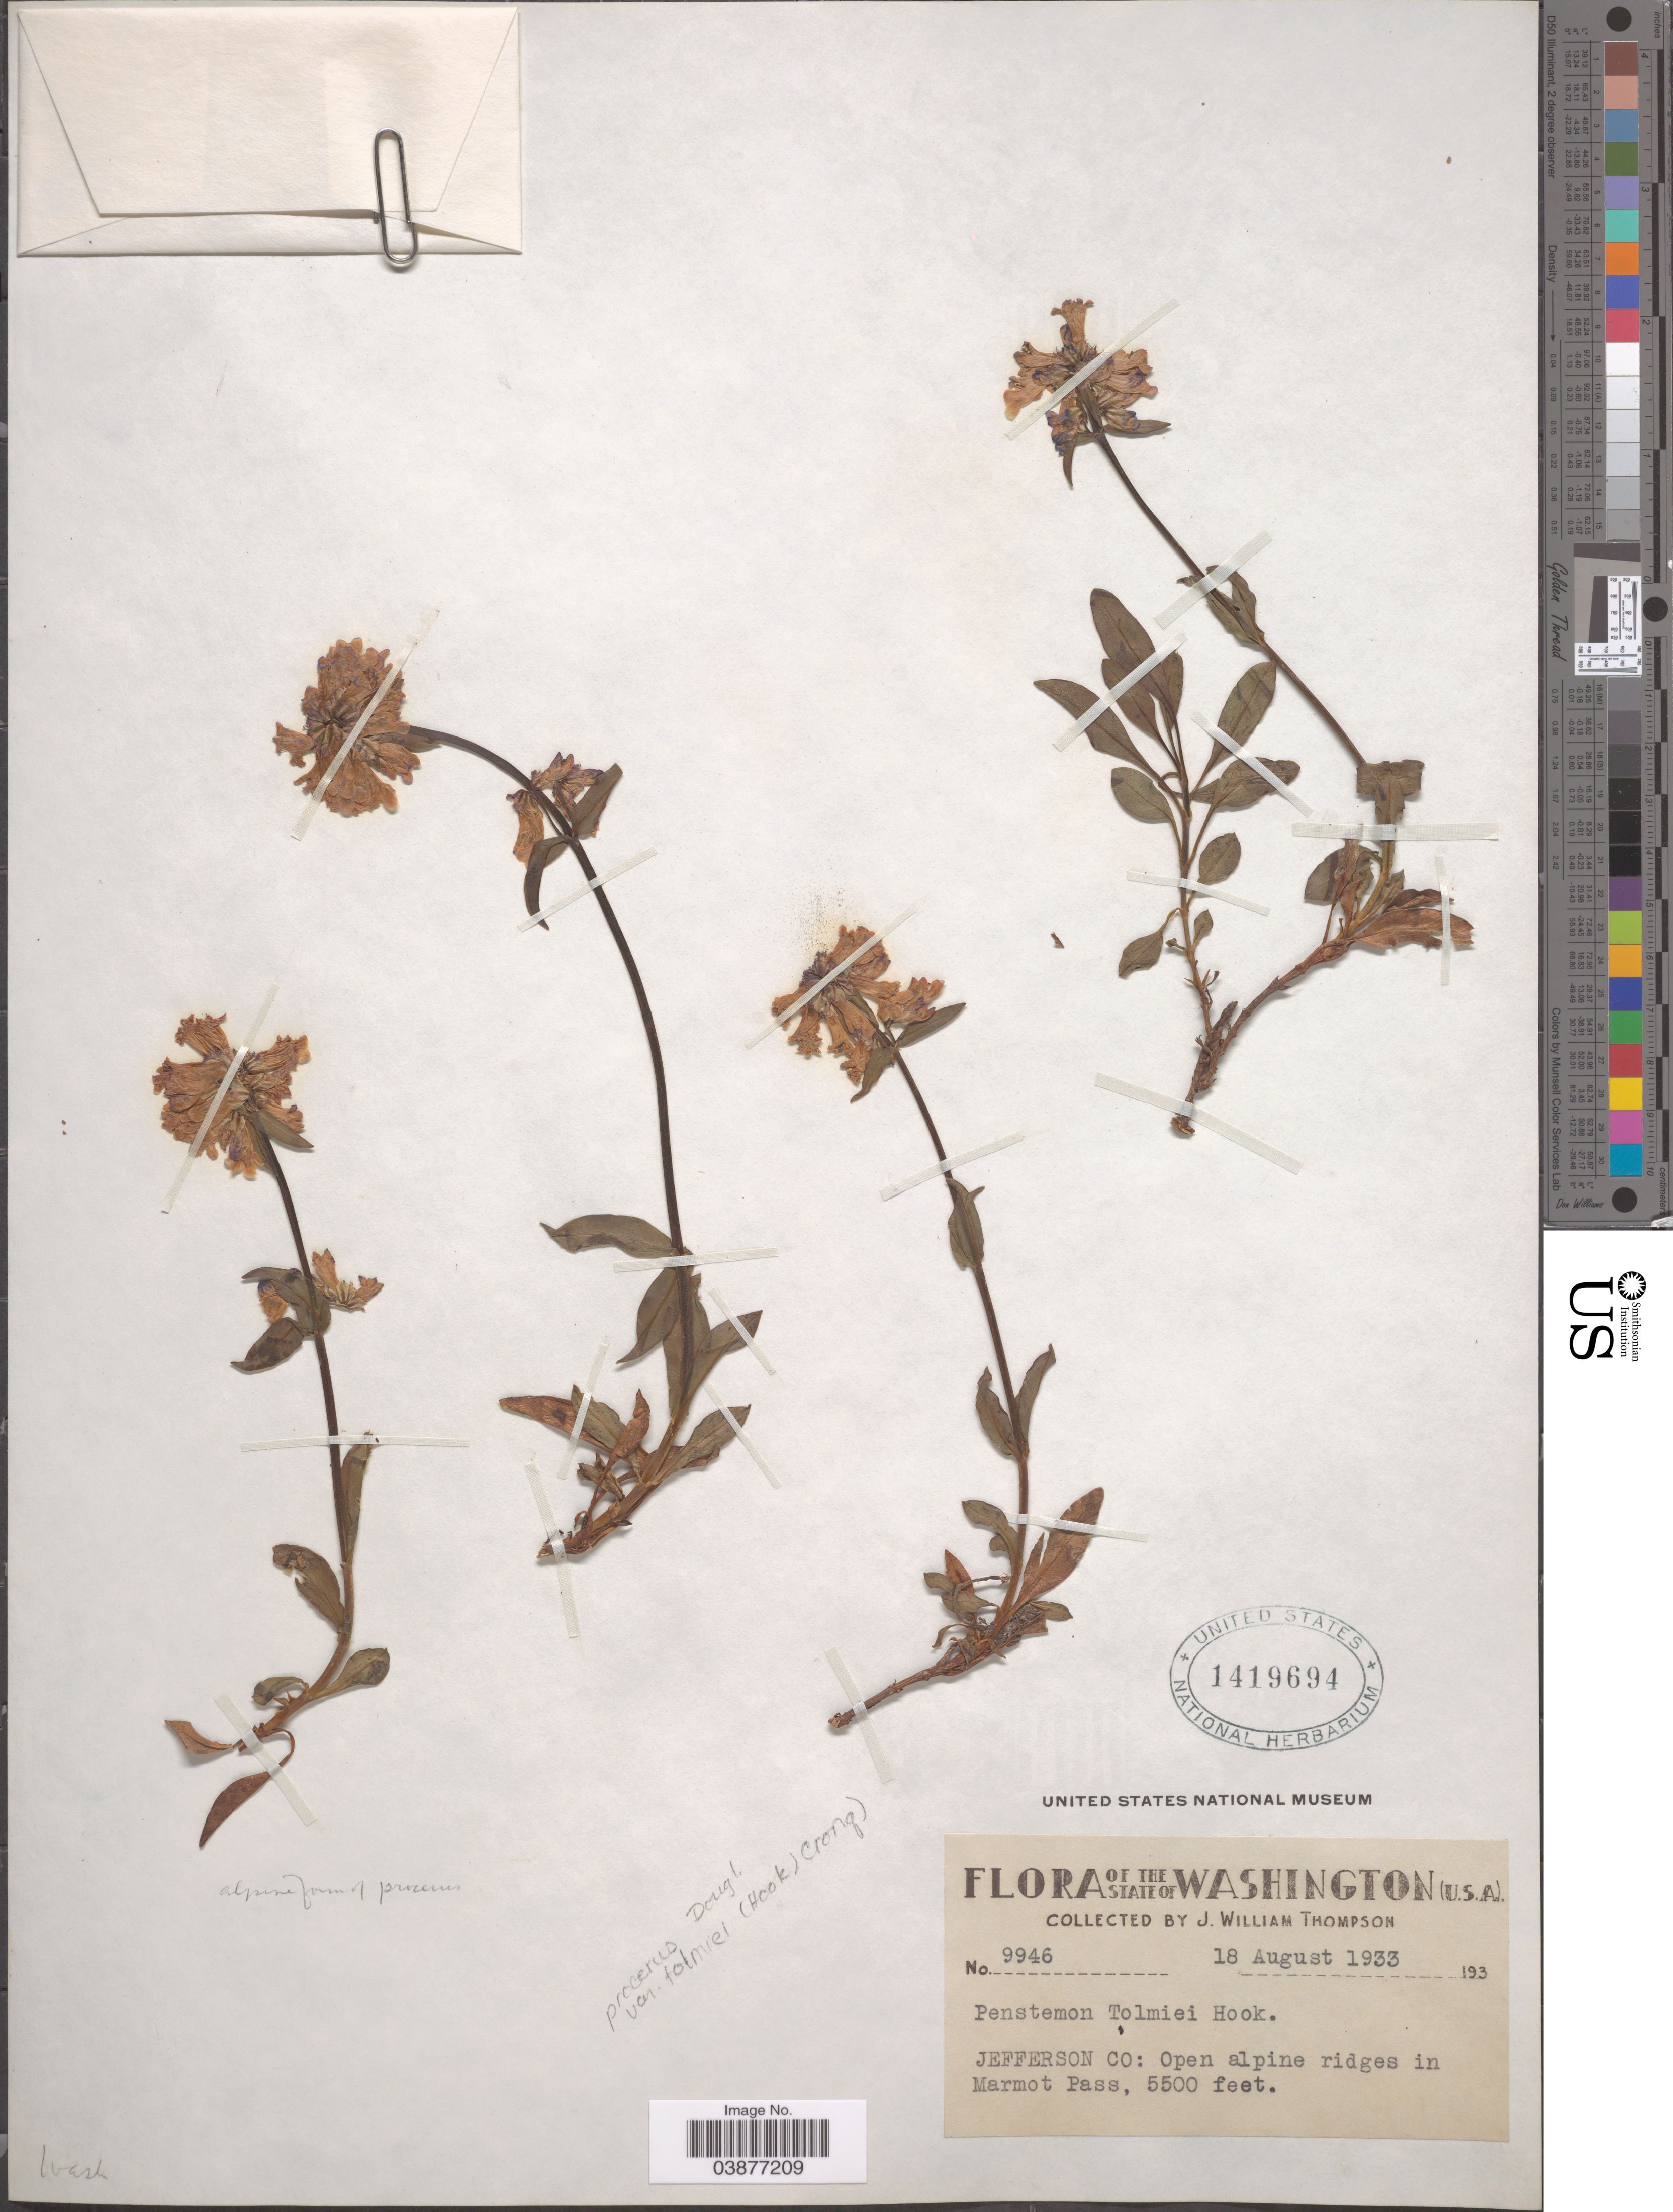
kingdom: Plantae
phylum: Tracheophyta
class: Magnoliopsida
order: Lamiales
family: Plantaginaceae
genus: Penstemon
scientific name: Penstemon procerus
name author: Douglas ex Graham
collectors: J. W. Thompson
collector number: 9946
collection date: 1933-08-18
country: United States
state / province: Washington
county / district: Jefferson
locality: Jefferson Co: Open alpine ridges in Marmot Pass.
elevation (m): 1676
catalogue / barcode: US 1419694